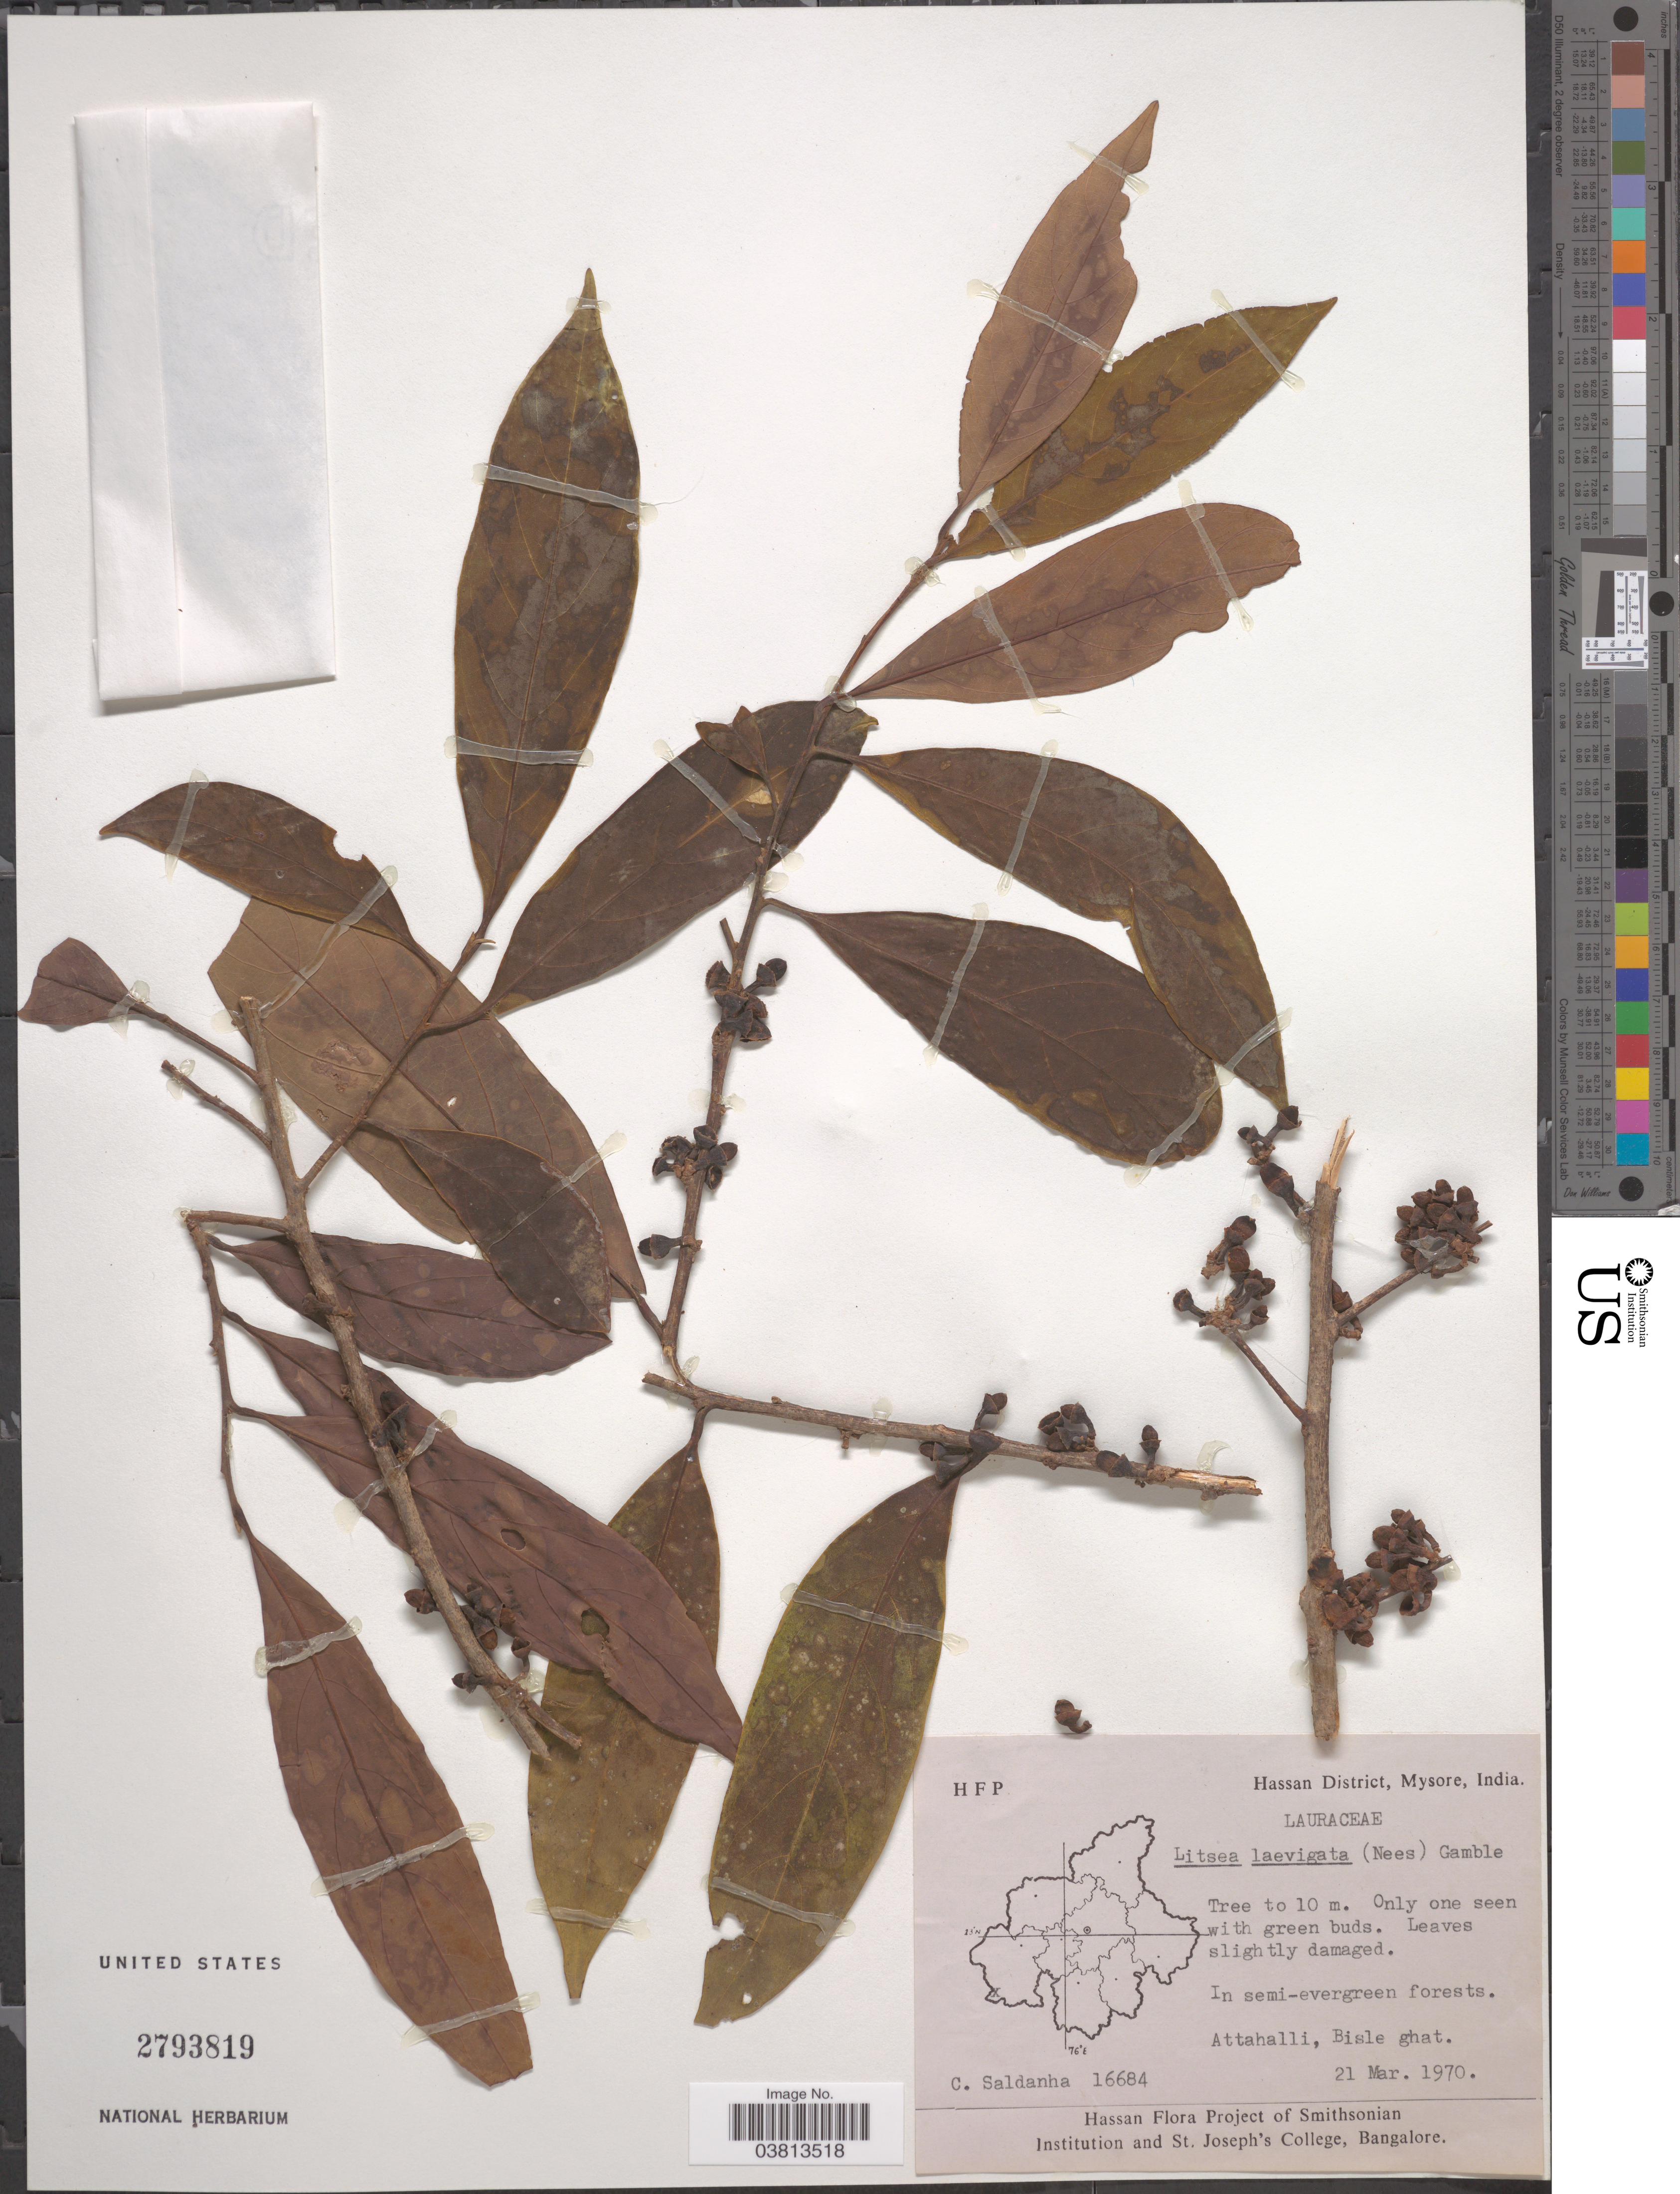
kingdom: Plantae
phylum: Tracheophyta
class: Magnoliopsida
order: Laurales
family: Lauraceae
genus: Litsea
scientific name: Litsea laevigata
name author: Gamble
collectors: C. Saldanha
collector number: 16684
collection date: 1970-03-21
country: India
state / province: Karnataka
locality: Hassan District, Mysore. Attahalli, Bisle ghat.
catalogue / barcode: US 2793819